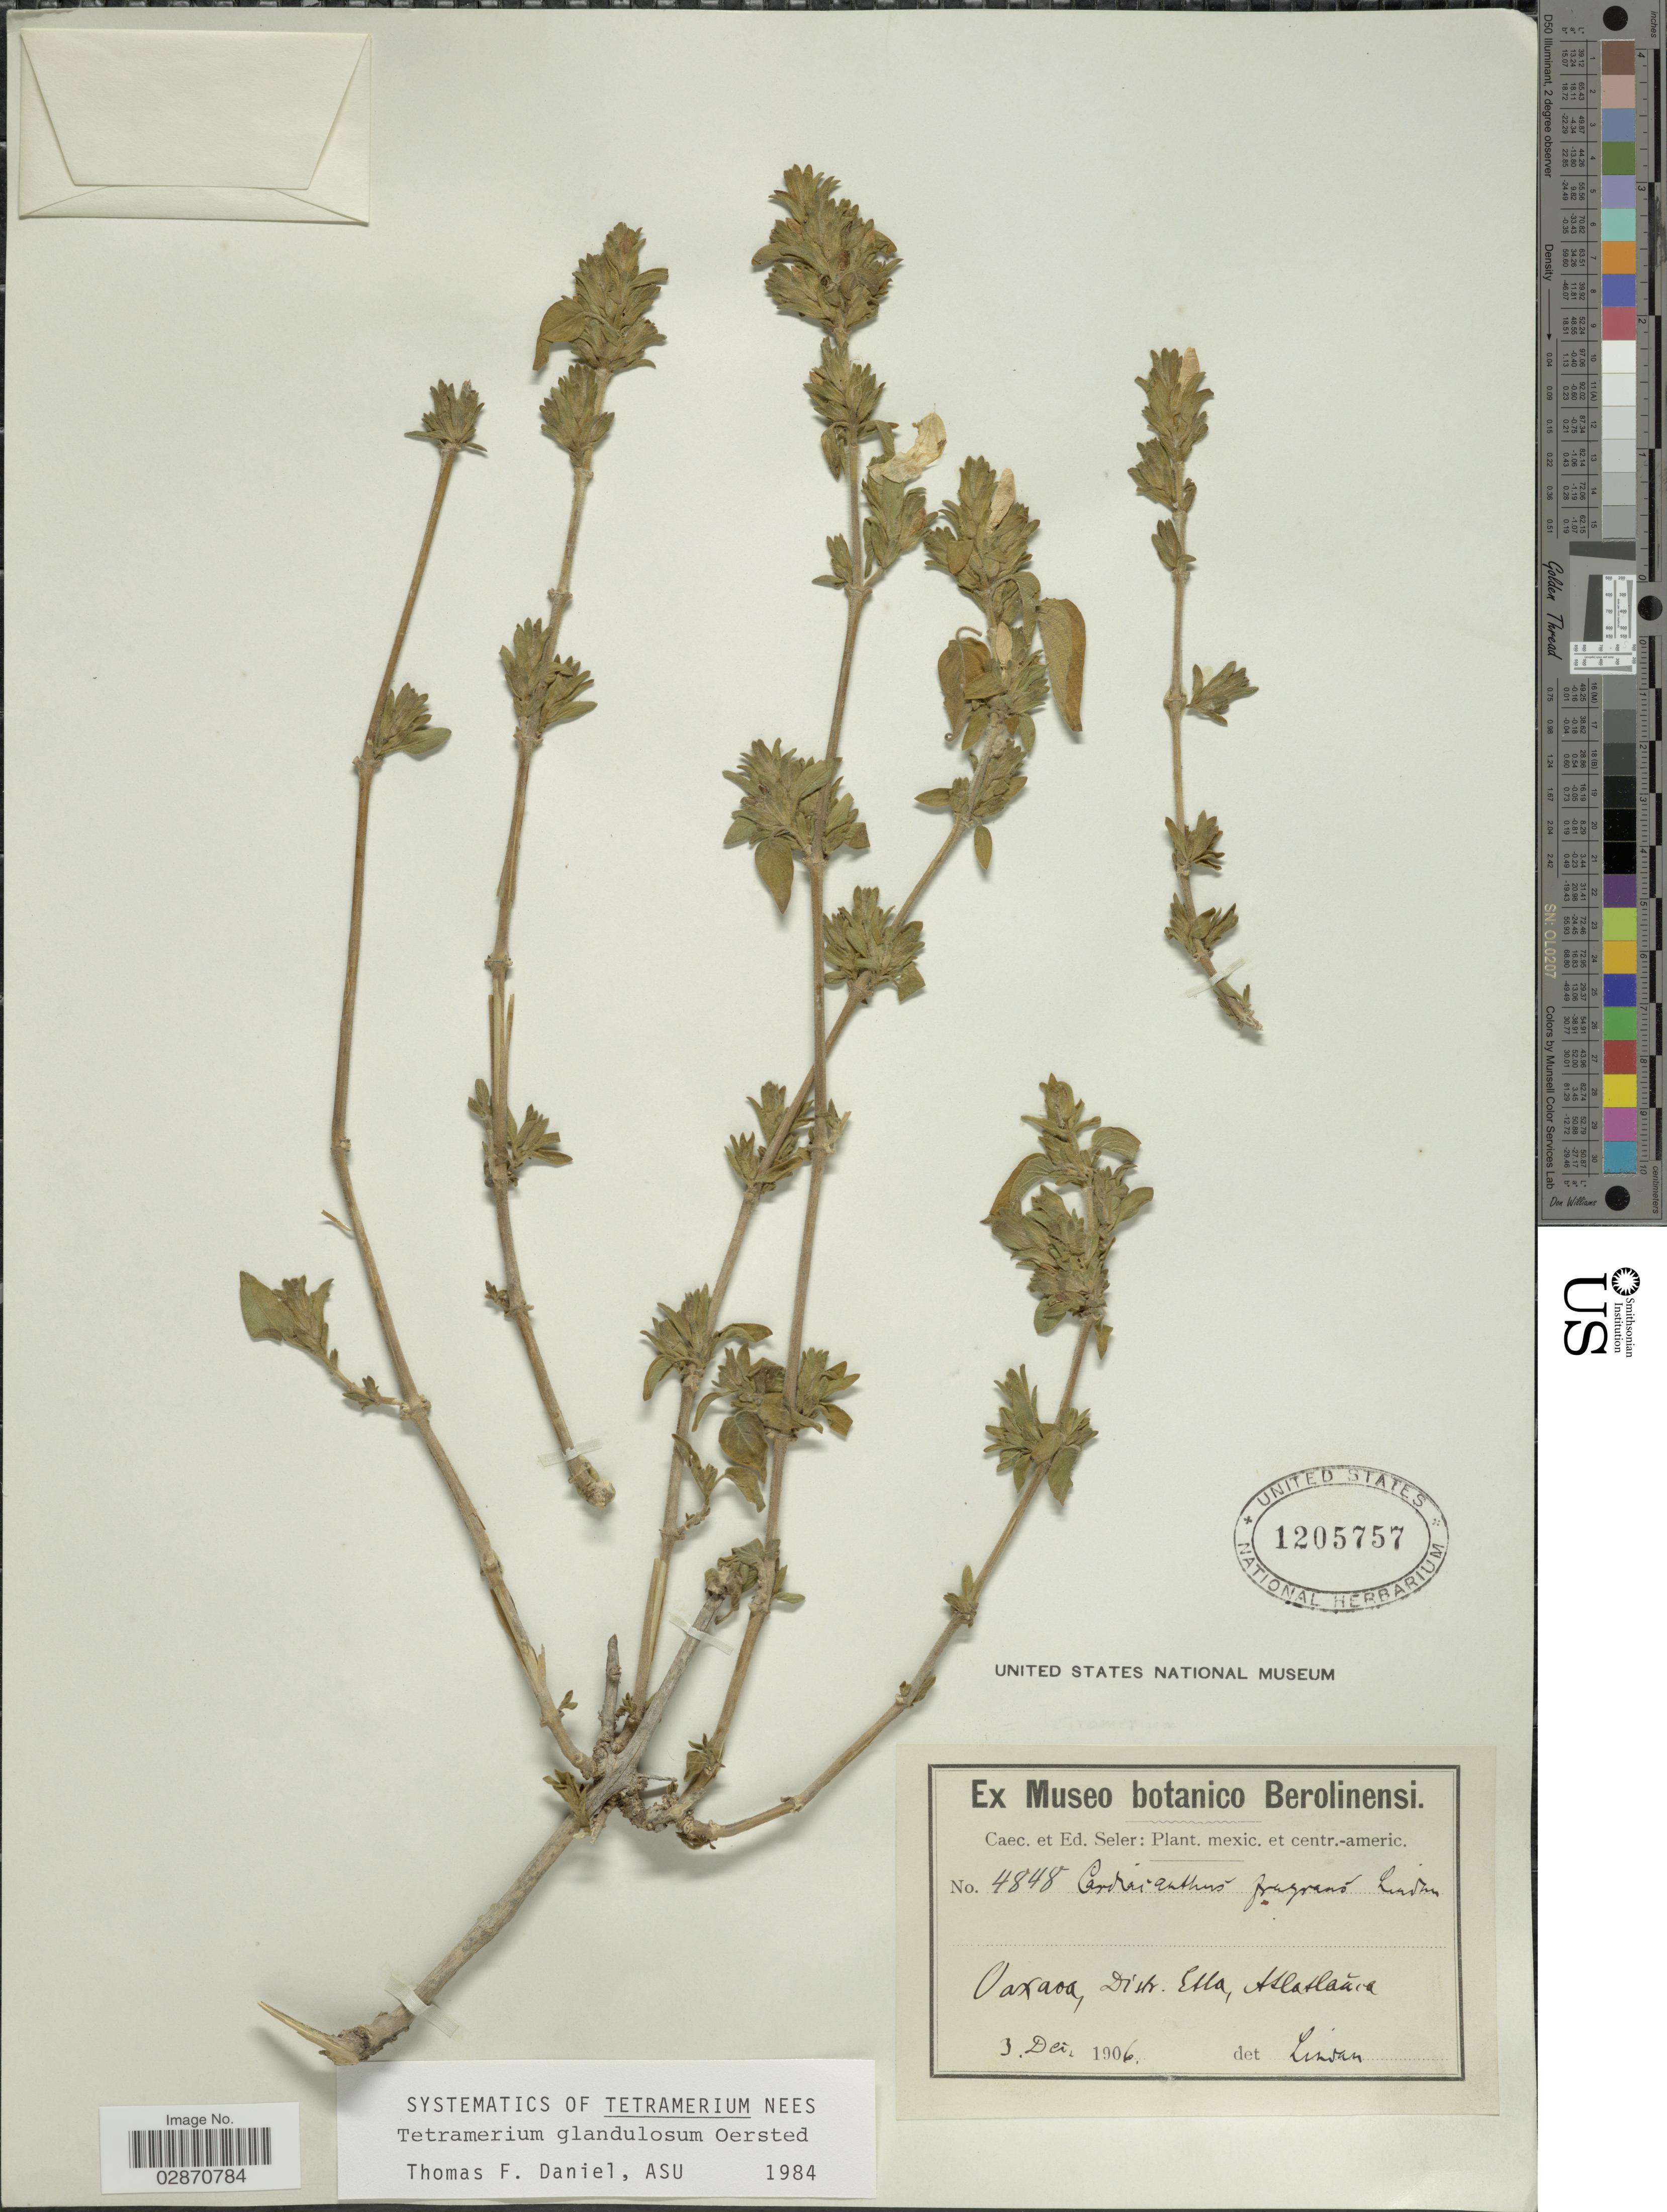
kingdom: Plantae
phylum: Tracheophyta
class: Magnoliopsida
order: Lamiales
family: Acanthaceae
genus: Tetramerium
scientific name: Tetramerium glandulosum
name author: Oerst.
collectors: C. Seler & E. G. Seler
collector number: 4848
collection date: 1906-12-03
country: Mexico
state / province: Oaxaca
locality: Distr. Etla, Atlatlaúca.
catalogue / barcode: US 1205757